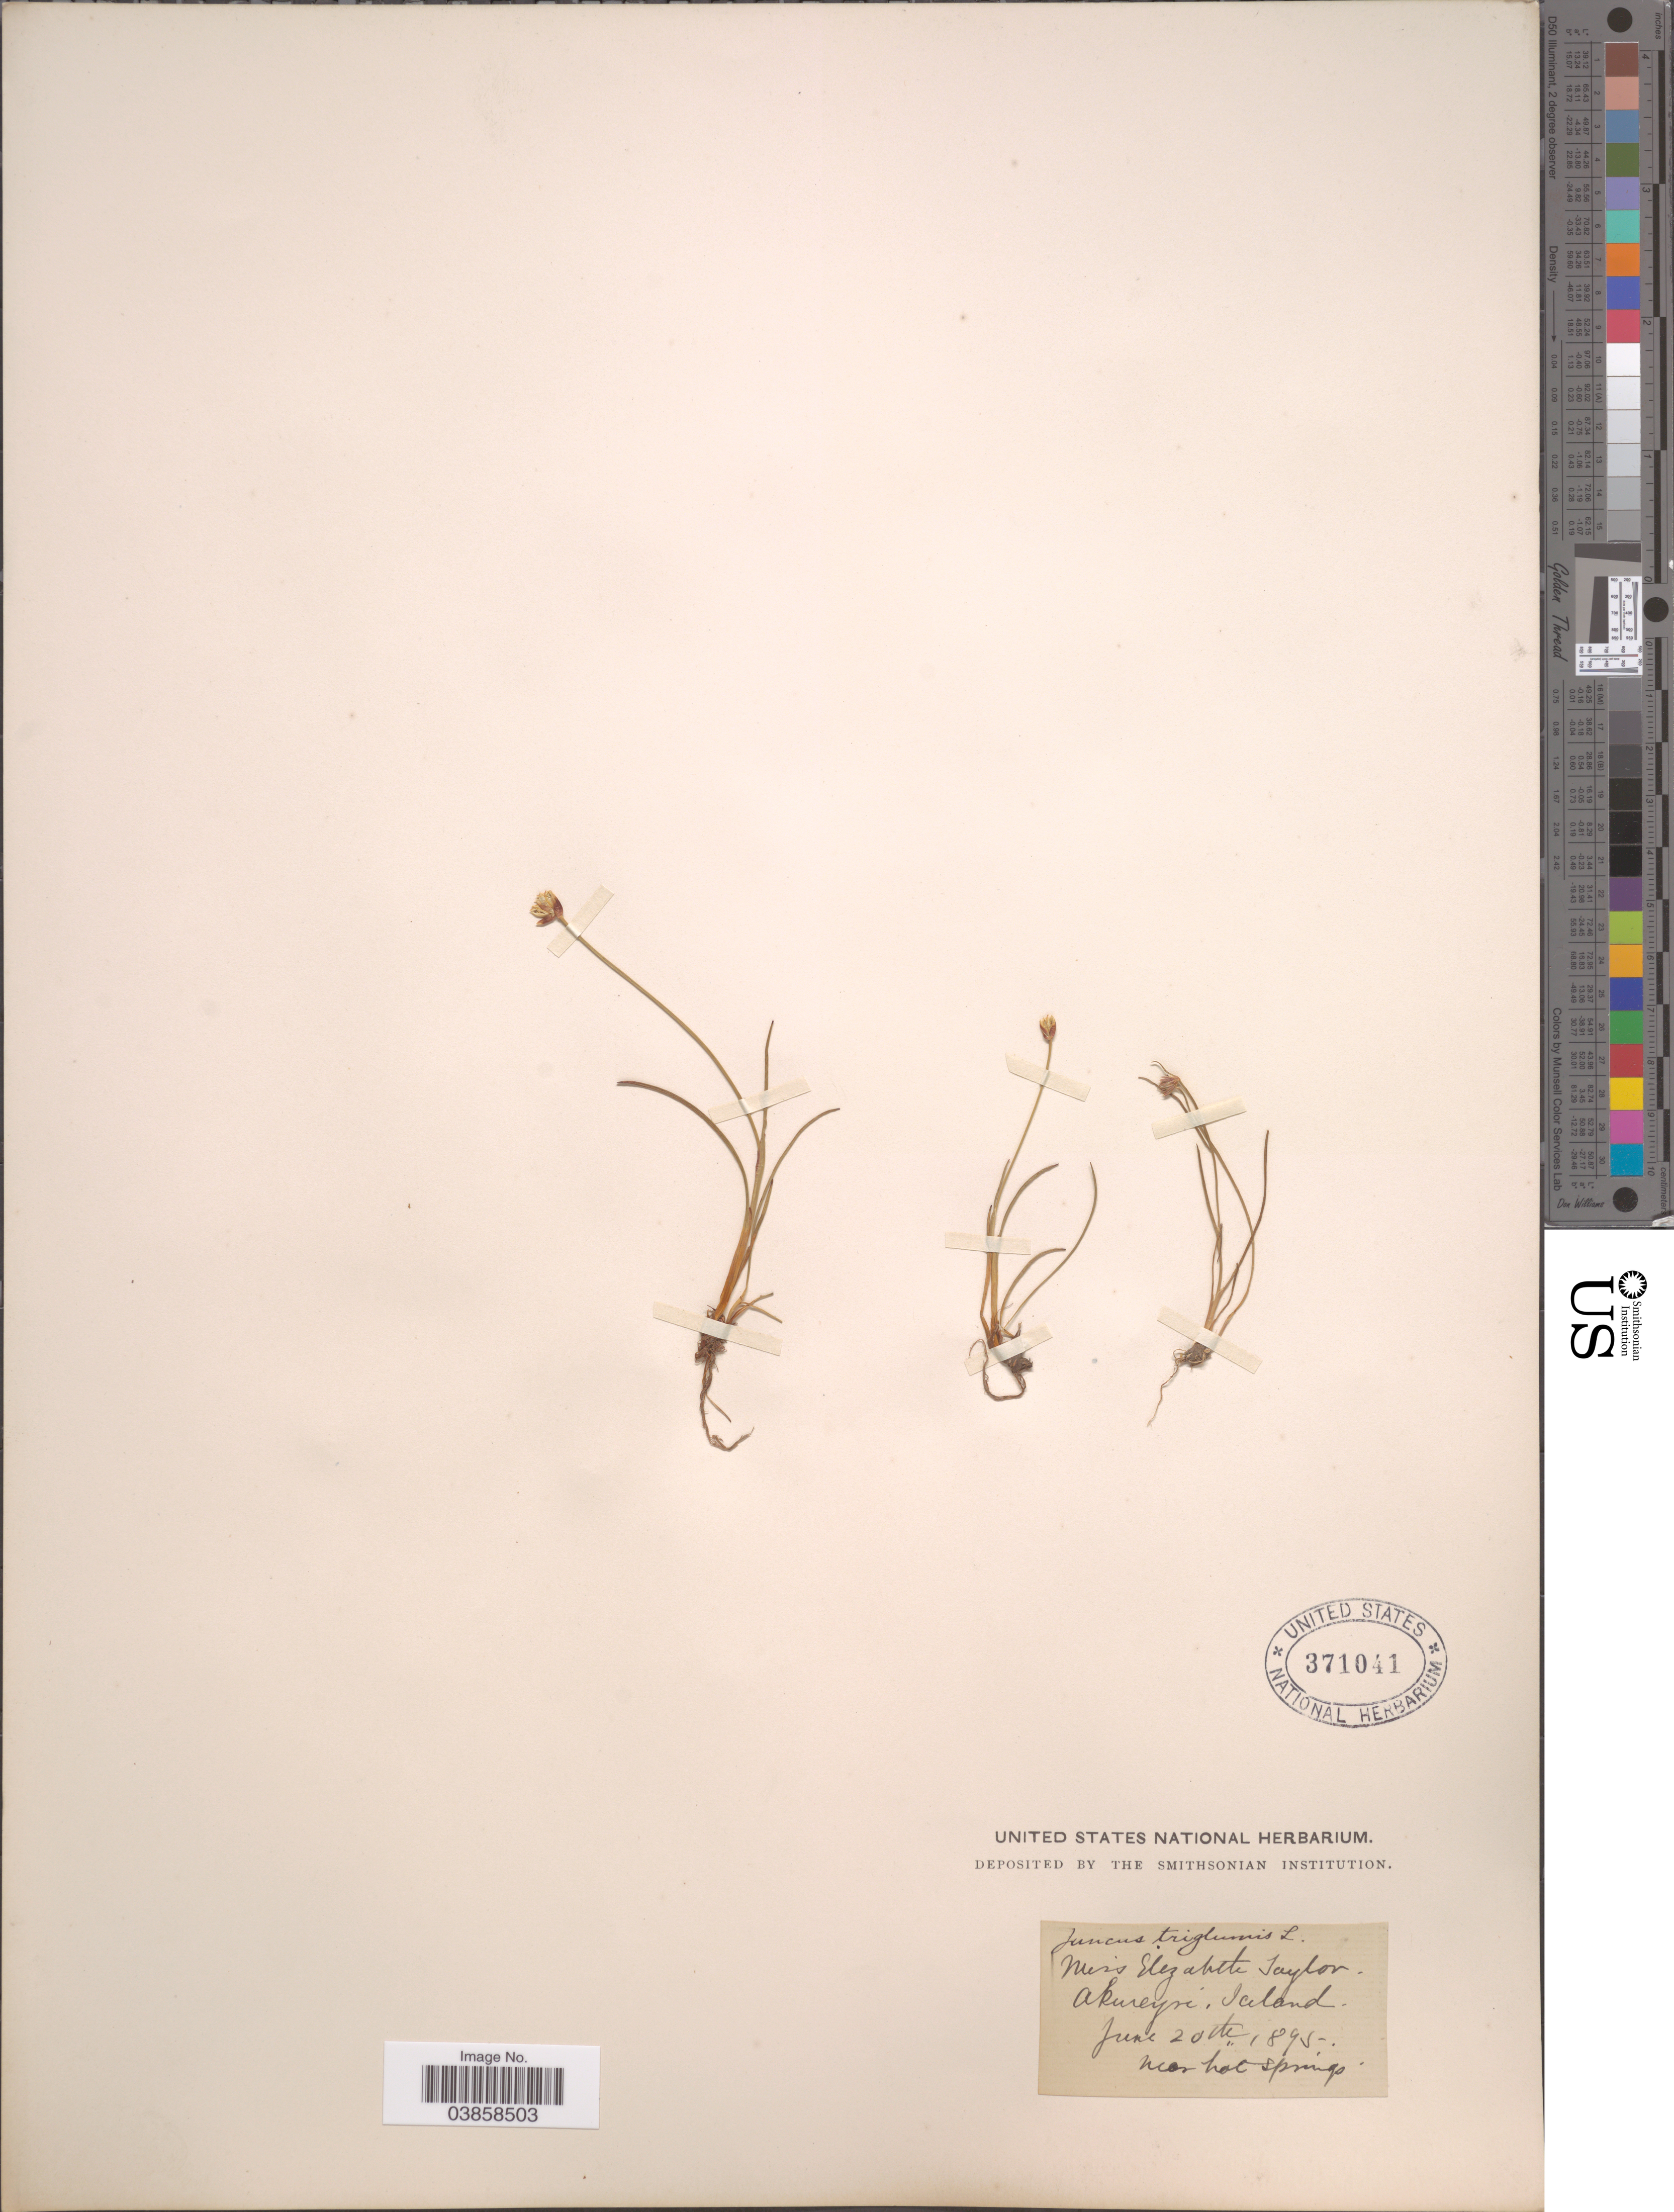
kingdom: Plantae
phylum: Tracheophyta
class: Liliopsida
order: Poales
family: Juncaceae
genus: Juncus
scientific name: Juncus triglumis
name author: L.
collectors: E. L. Taylor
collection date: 1895-06-20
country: Iceland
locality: Akureyri, Iceland. Near hot springs.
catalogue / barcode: US 371041